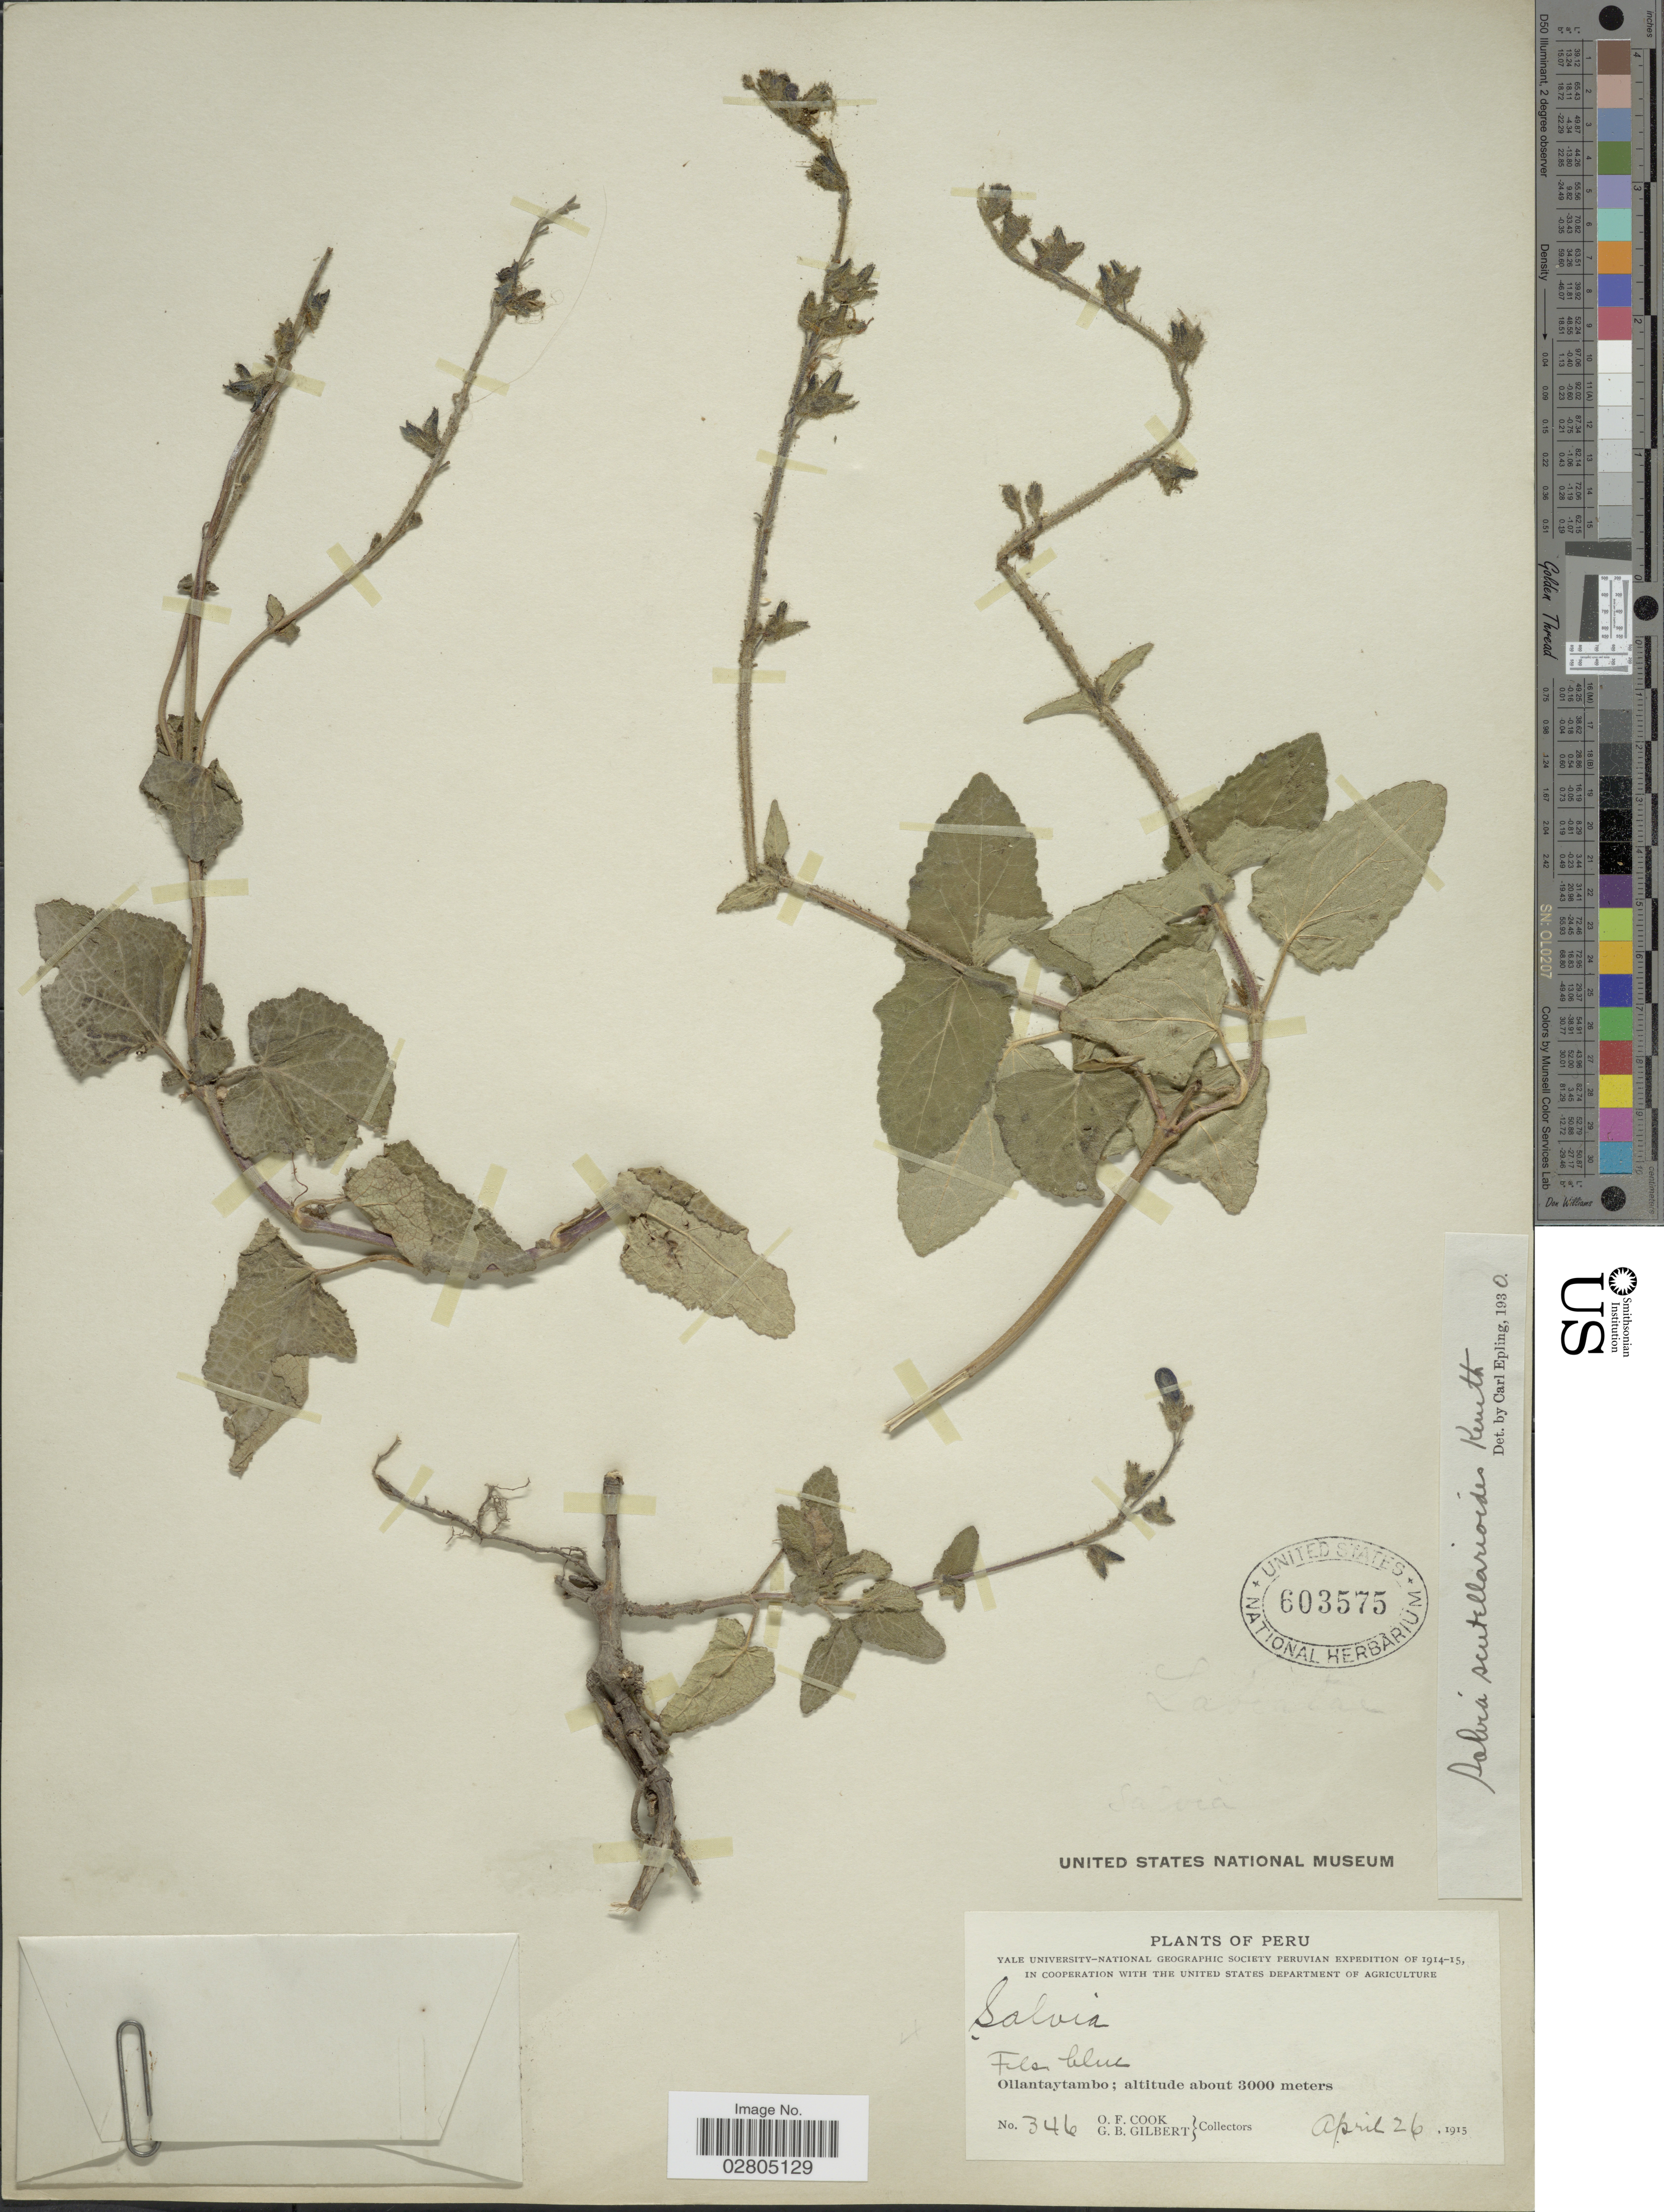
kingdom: Plantae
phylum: Tracheophyta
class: Magnoliopsida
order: Lamiales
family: Lamiaceae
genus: Salvia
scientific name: Salvia scutellarioides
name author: Kunth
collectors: O. F. Cook & G. B. Gilbert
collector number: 346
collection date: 1915-04-26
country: Peru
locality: Ollantaytambo.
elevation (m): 3000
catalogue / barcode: US 603575